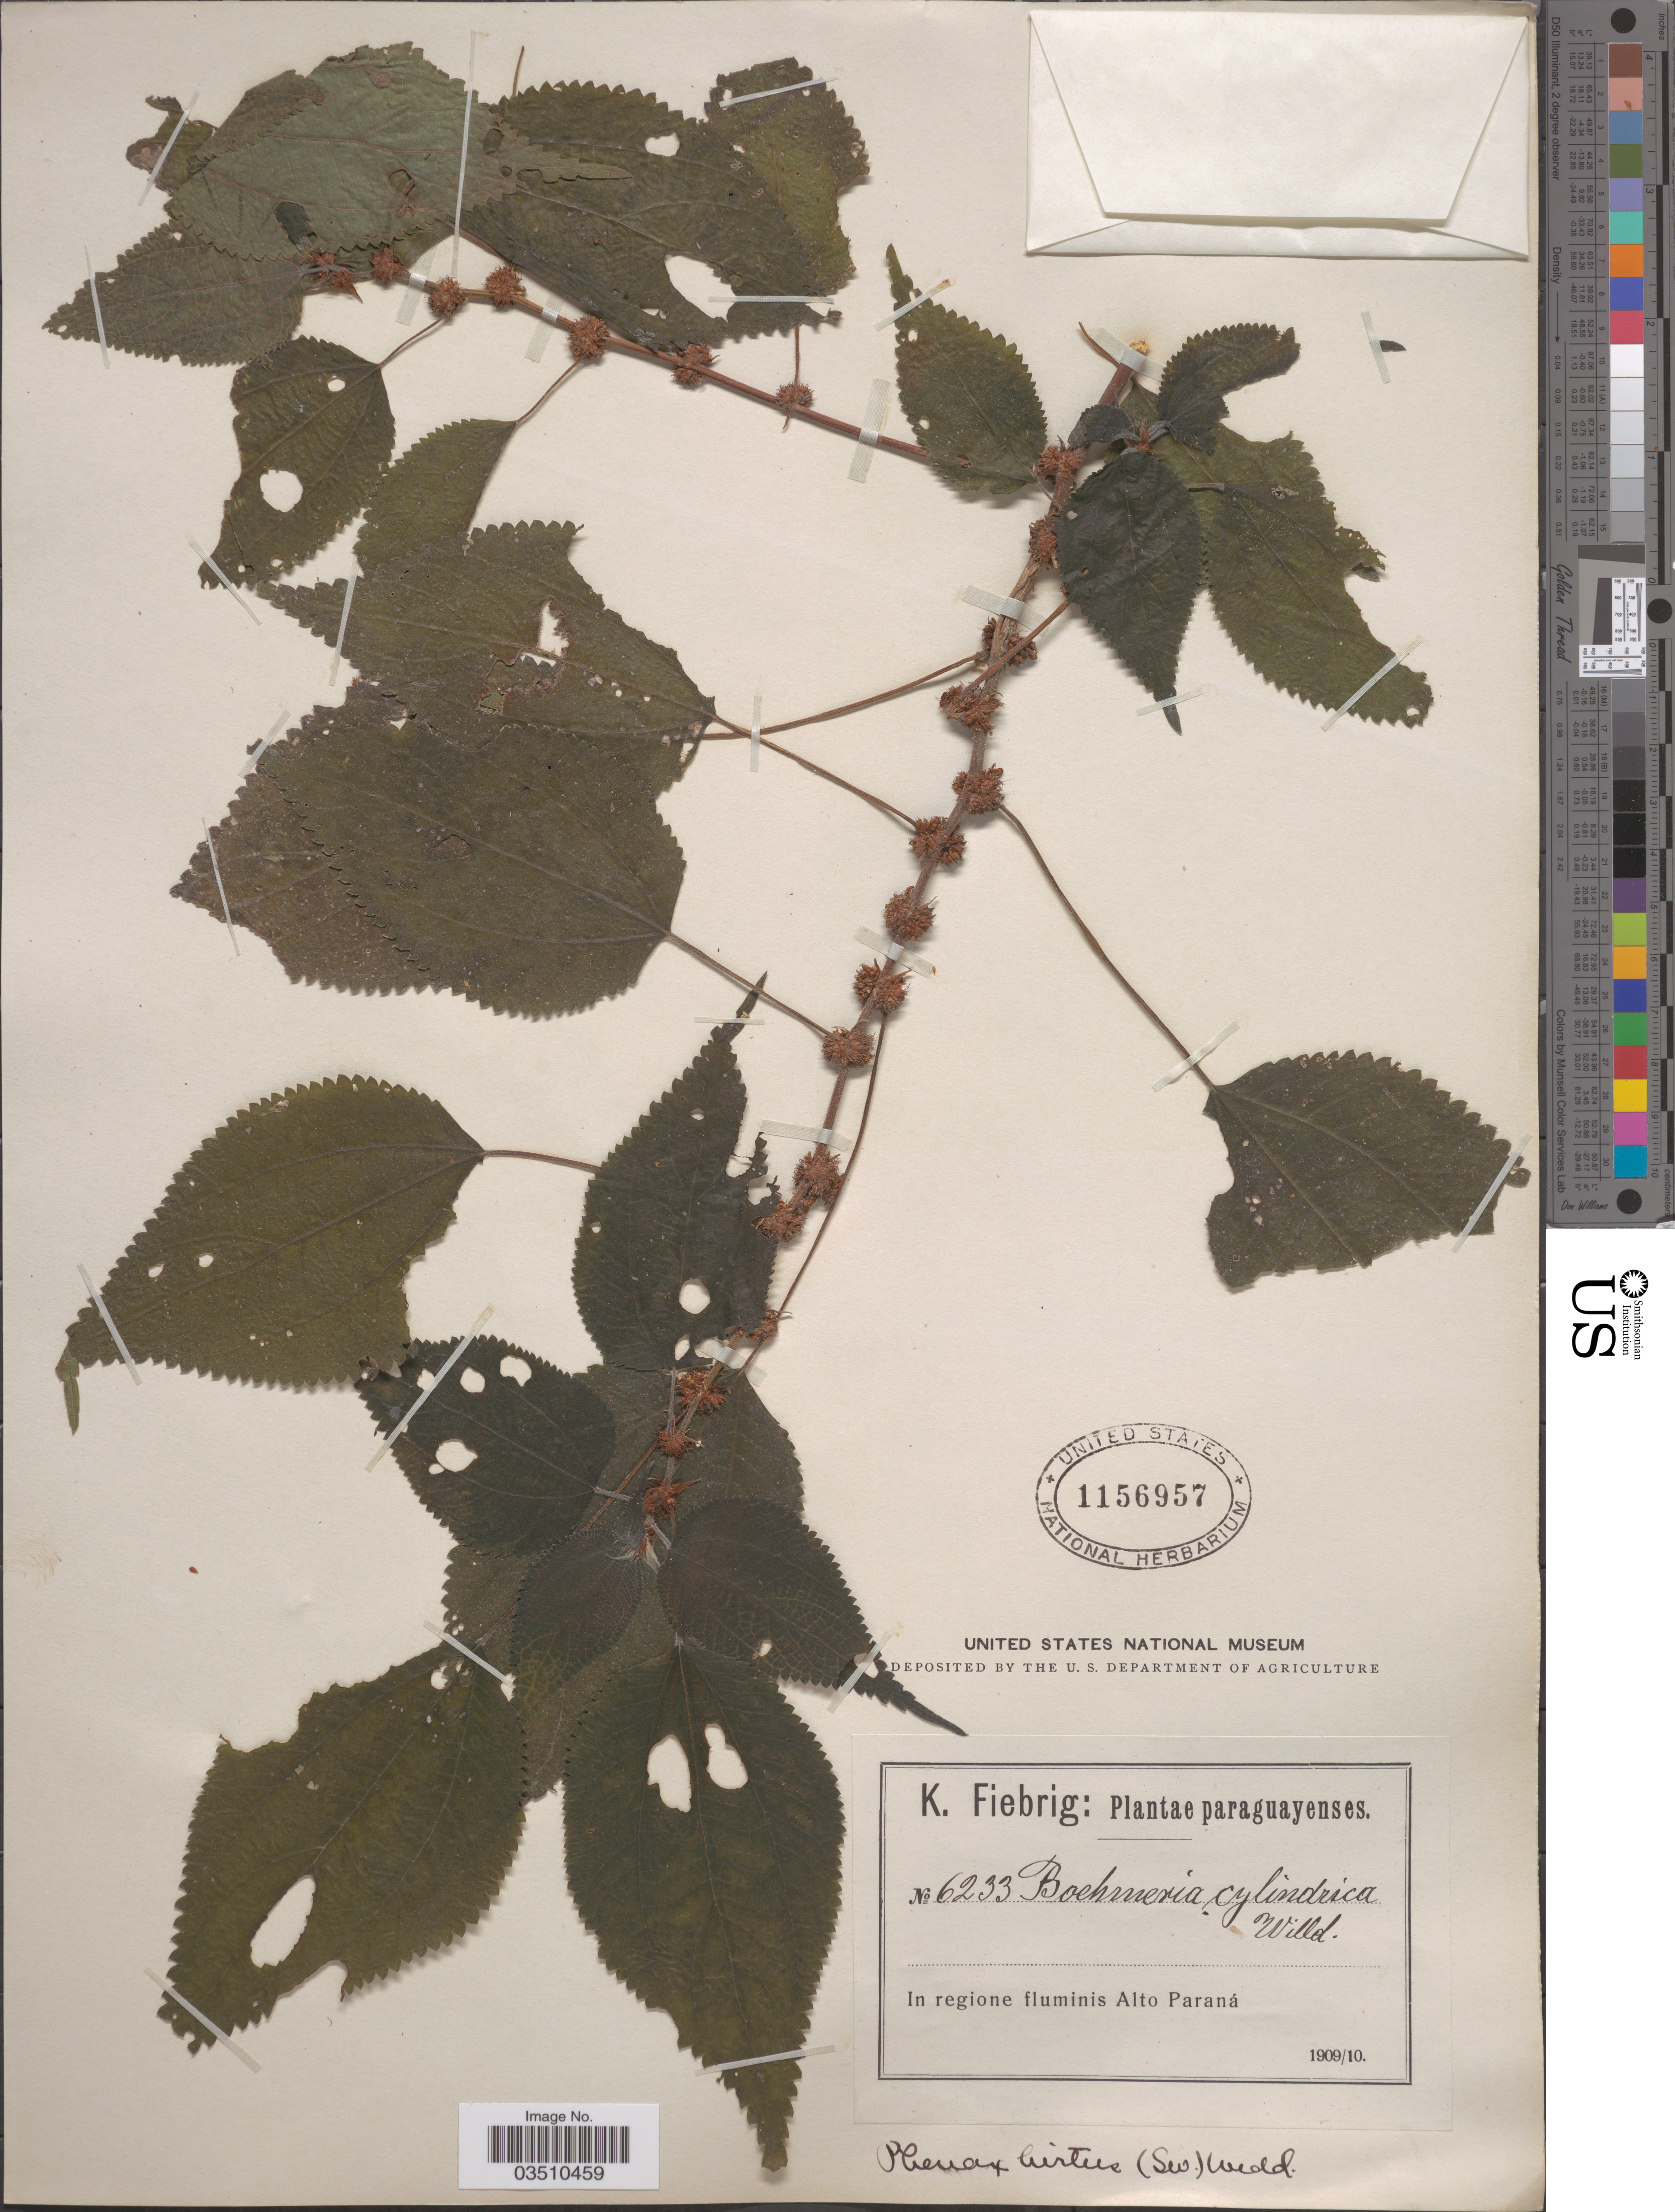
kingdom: Plantae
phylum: Tracheophyta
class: Magnoliopsida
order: Rosales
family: Urticaceae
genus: Phenax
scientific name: Phenax hirtus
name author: (Sw.) Wedd.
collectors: K. Fiebrig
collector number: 6233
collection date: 1909/1910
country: Paraguay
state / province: Alto Parana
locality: In regione fluminis Alto Paraná.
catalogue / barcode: US 1156957